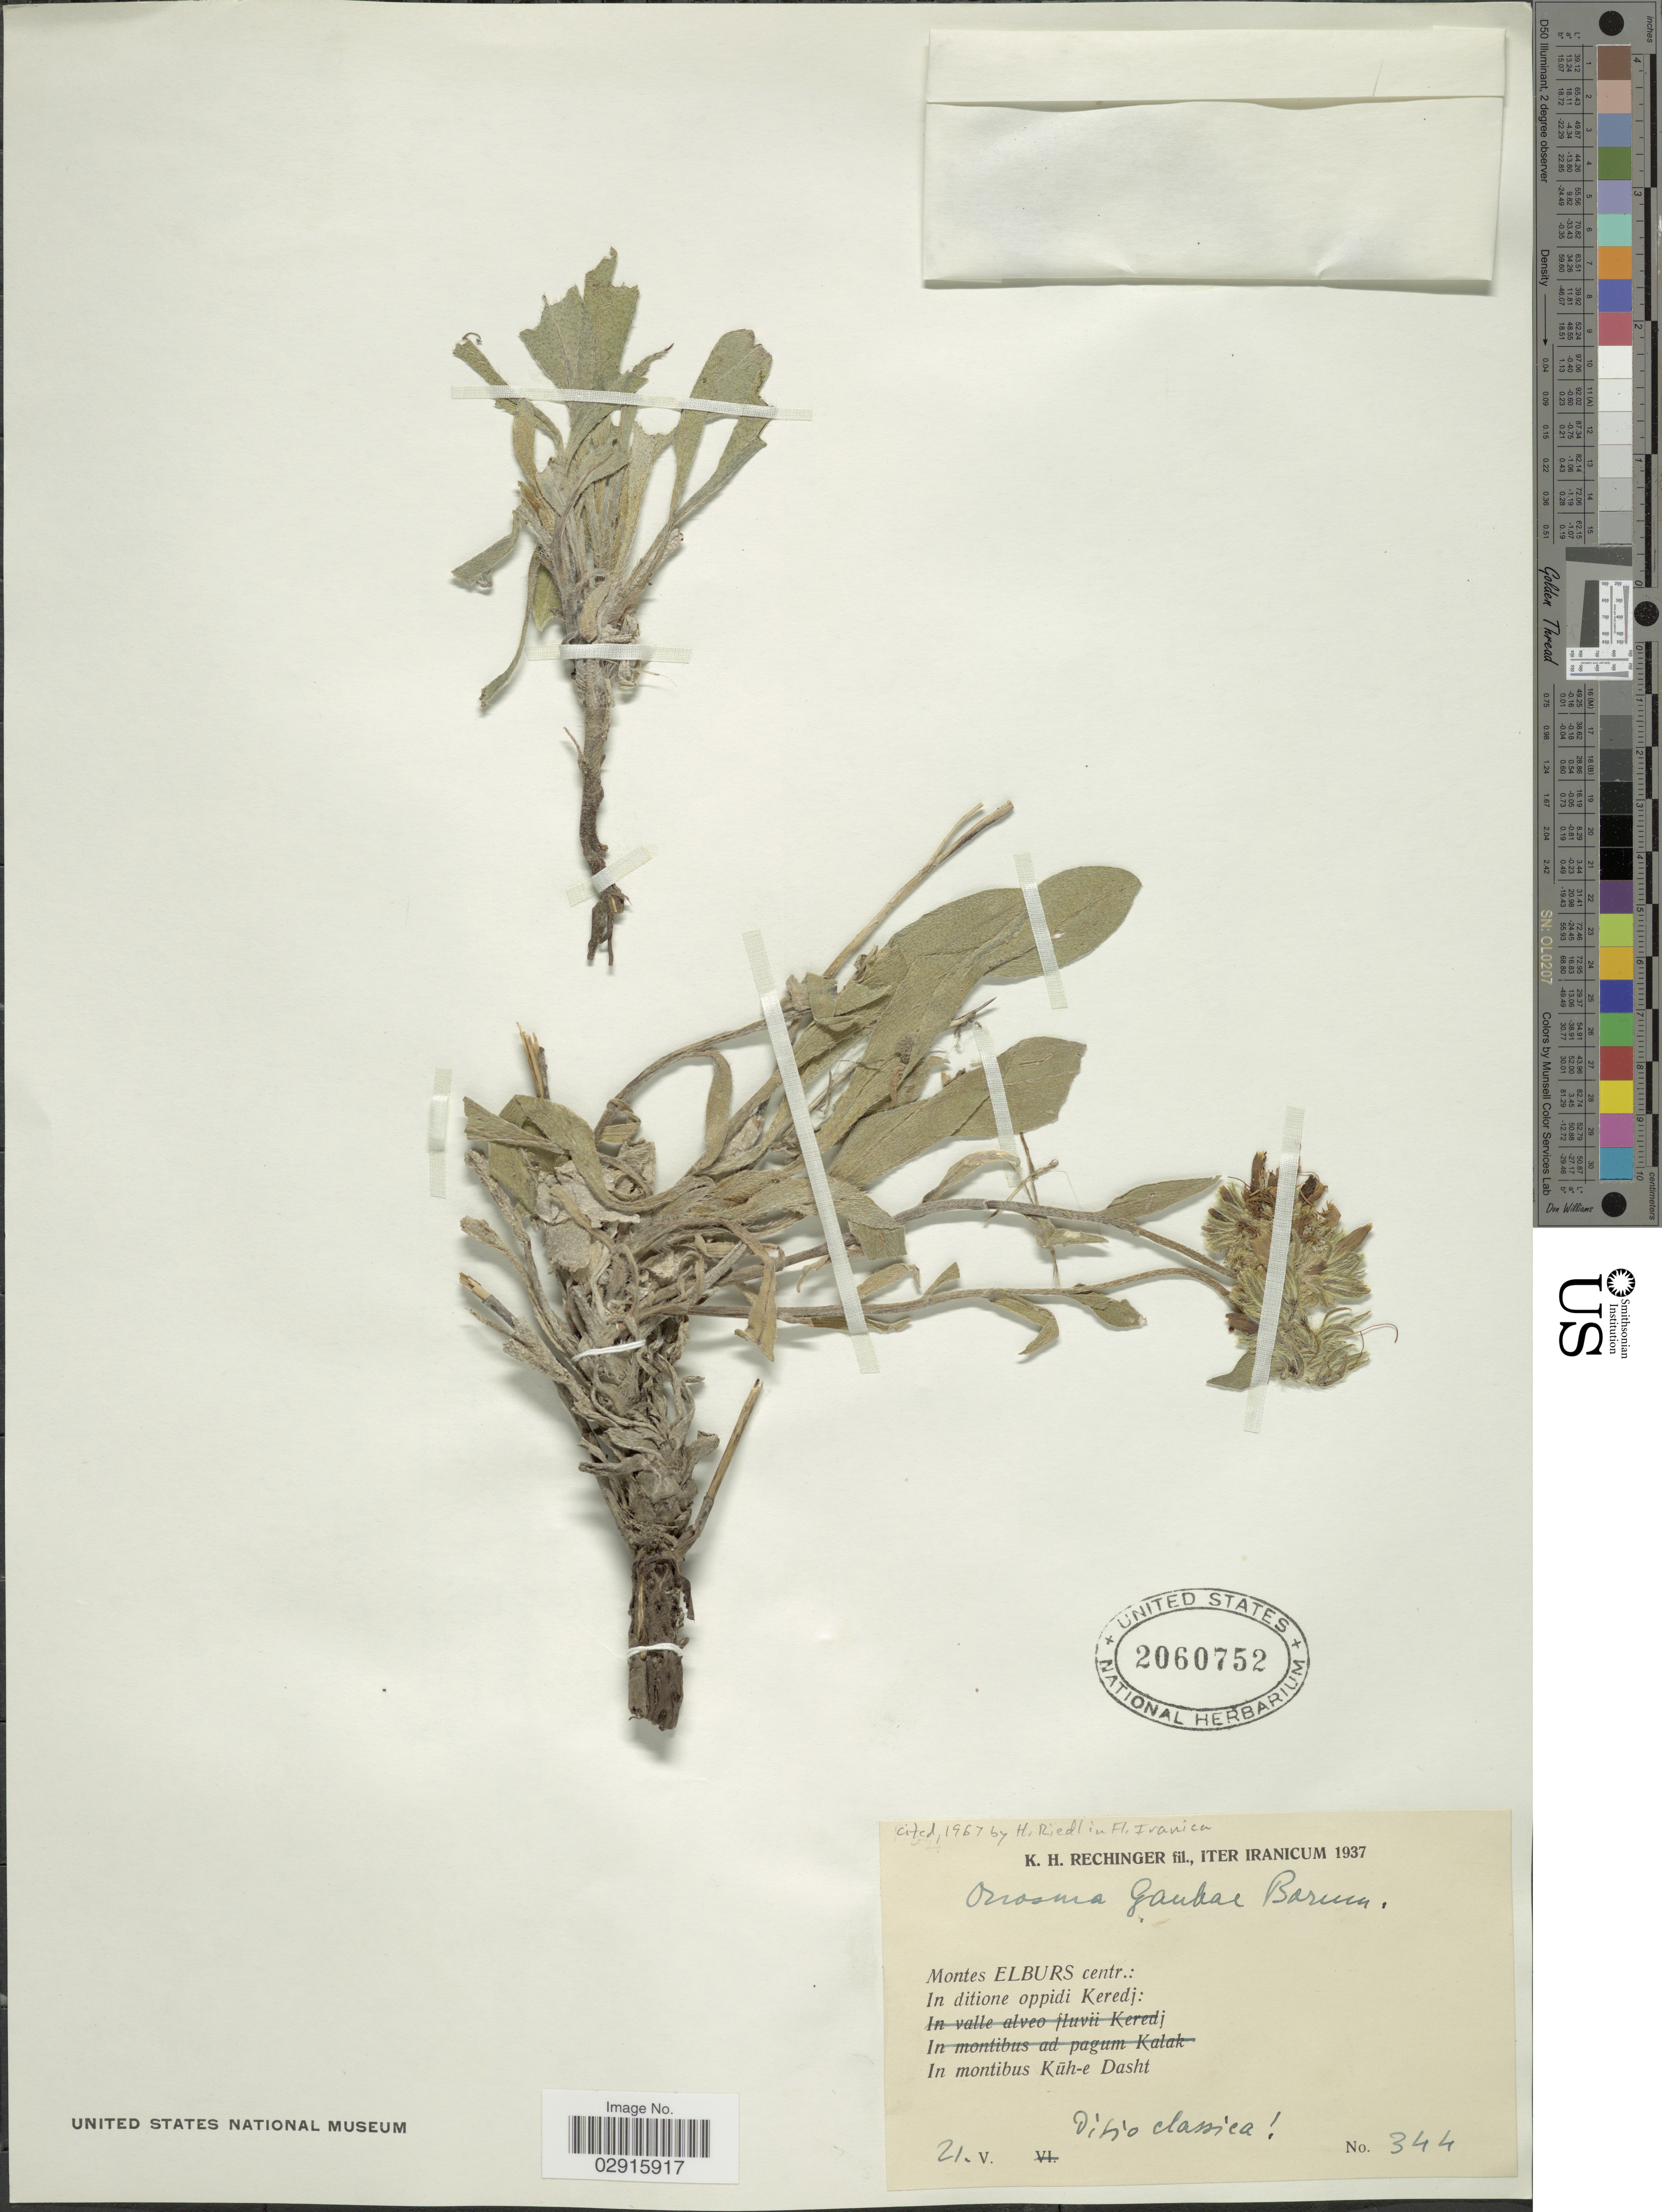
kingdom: Plantae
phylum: Tracheophyta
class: Magnoliopsida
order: Boraginales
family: Boraginaceae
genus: Onosma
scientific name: Onosma gaubae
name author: Bornm.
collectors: K. H. Rechinger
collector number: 344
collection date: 1937-05-21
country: Iran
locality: Montes Elburs centr., in ditione oppidi Keredj, in montibus Küh-e Dasht.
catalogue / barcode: US 2060752